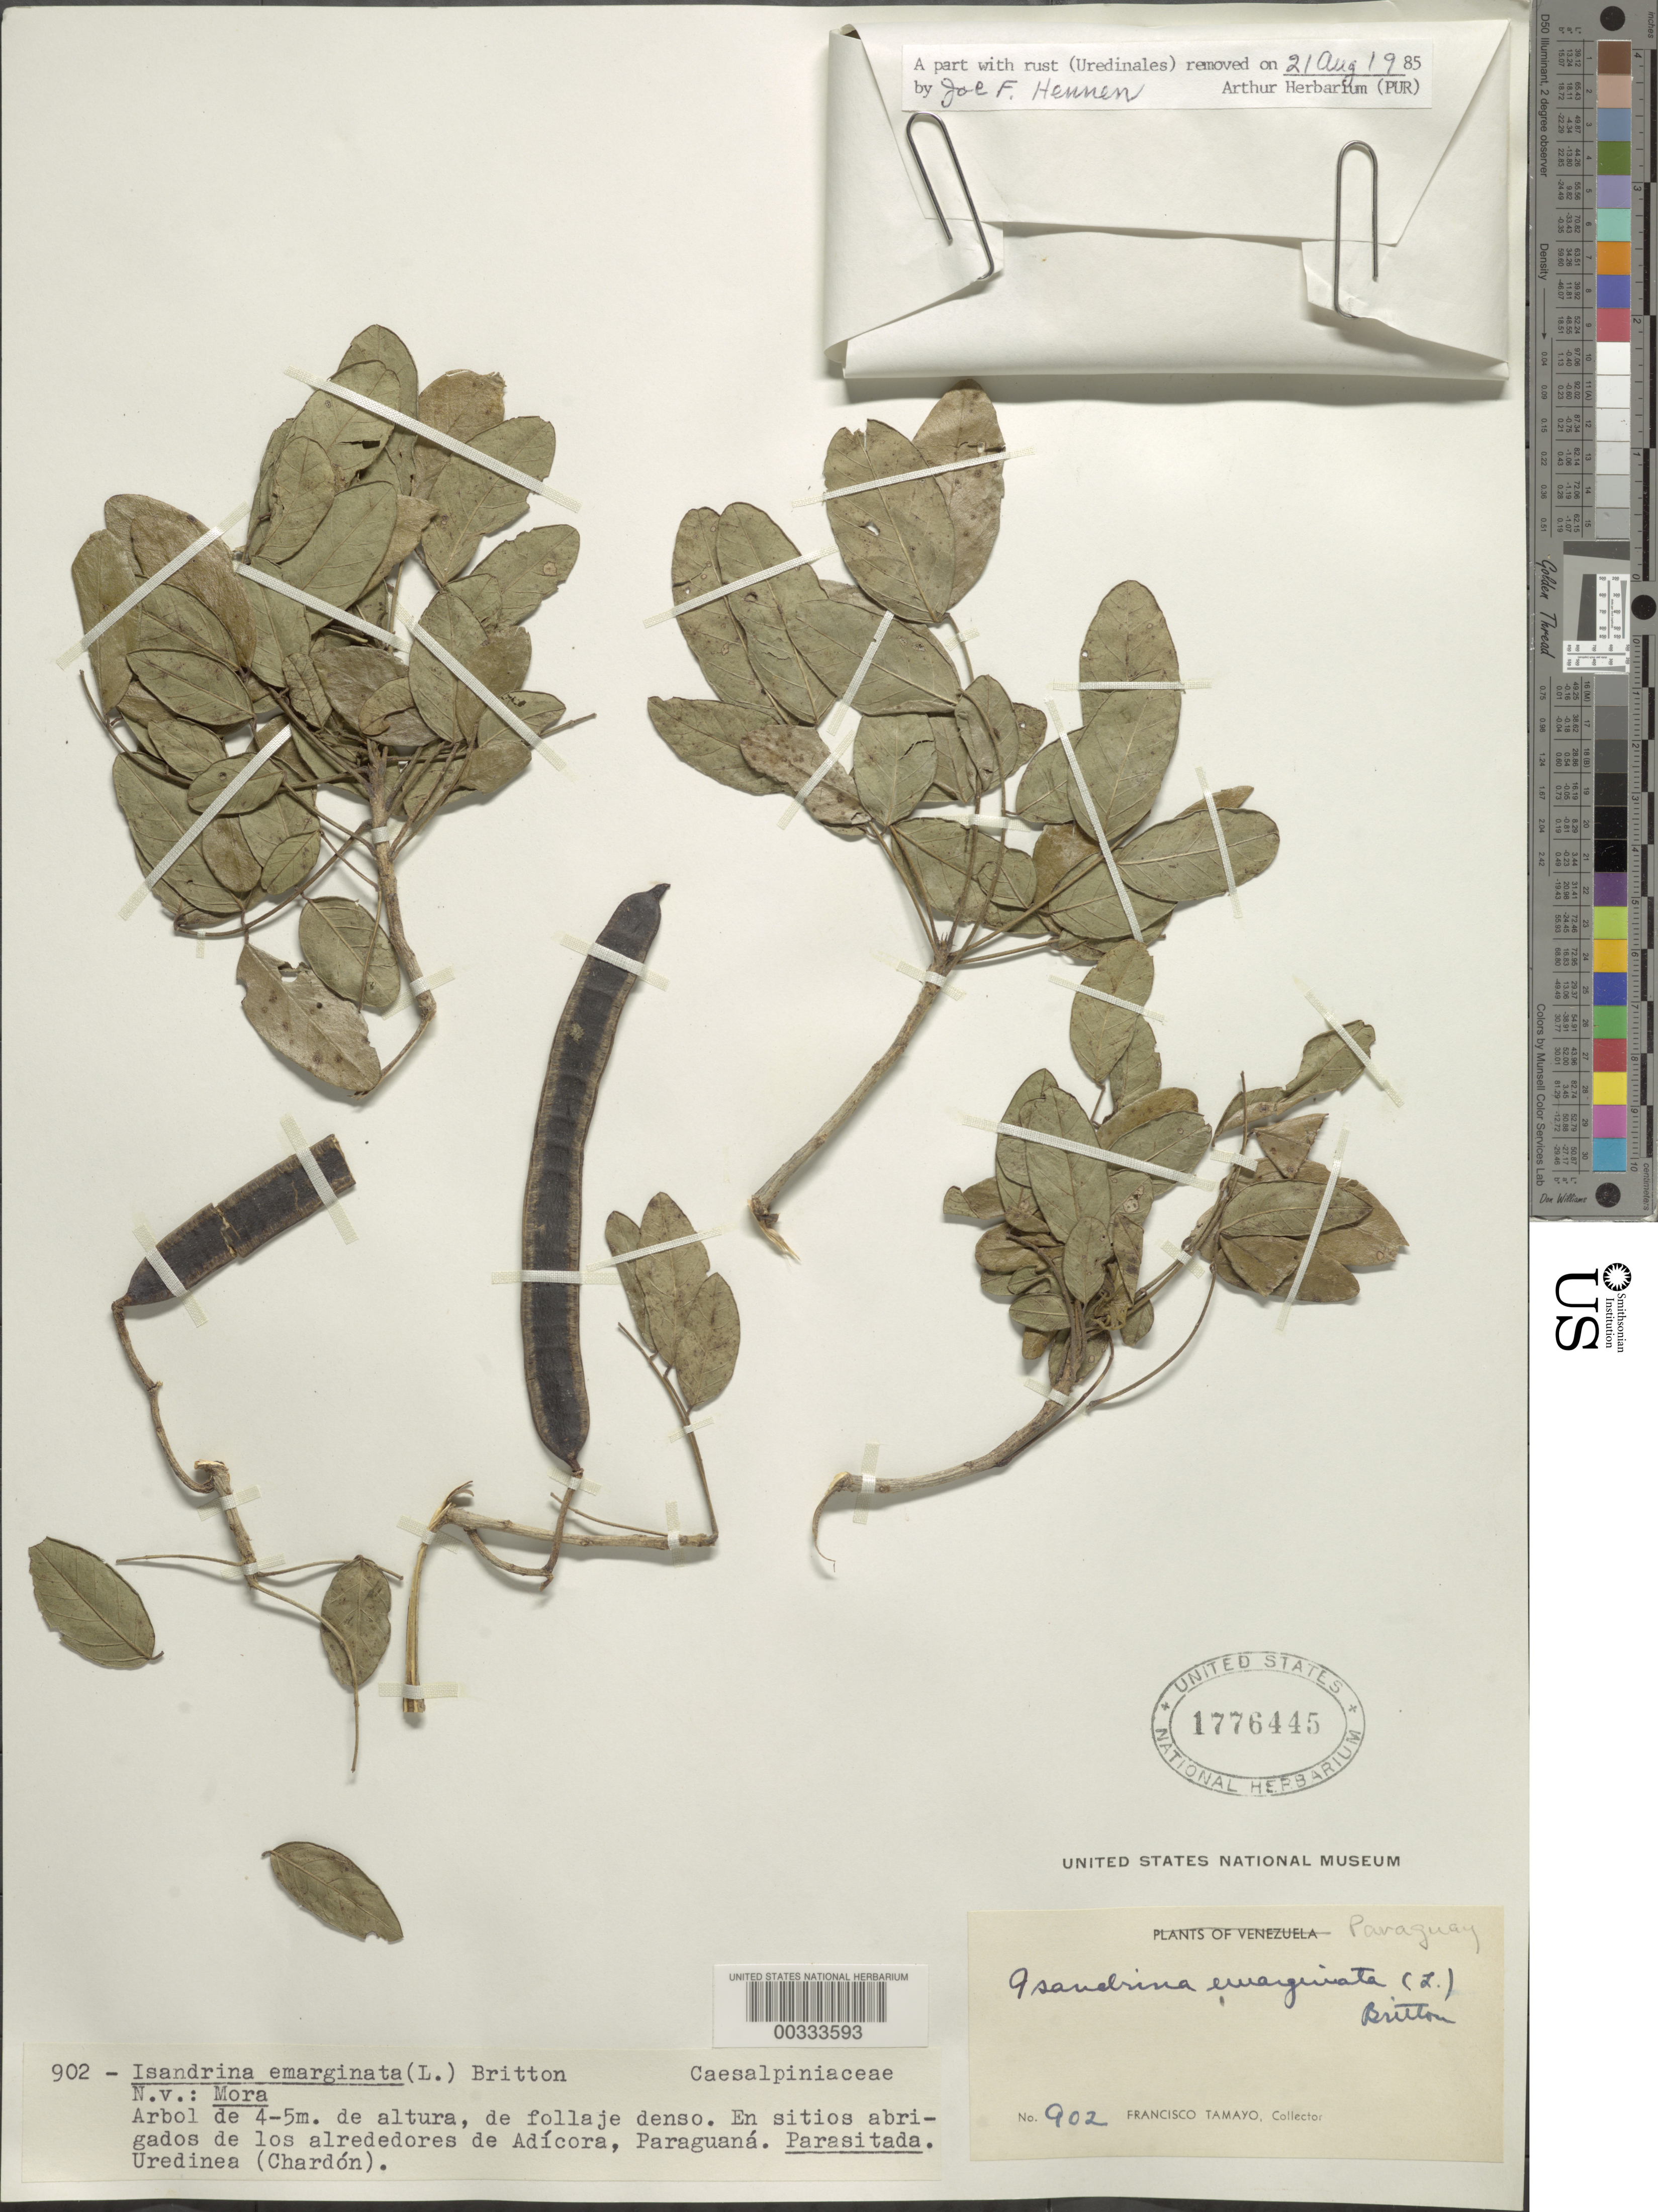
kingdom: Plantae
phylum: Tracheophyta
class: Magnoliopsida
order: Fabales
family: Fabaceae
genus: Senna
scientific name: Senna atomaria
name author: (L.) H.S. Irwin & Barneby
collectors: F. Tamayo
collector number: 902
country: Paraguay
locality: Adicora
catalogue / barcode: US 1776445